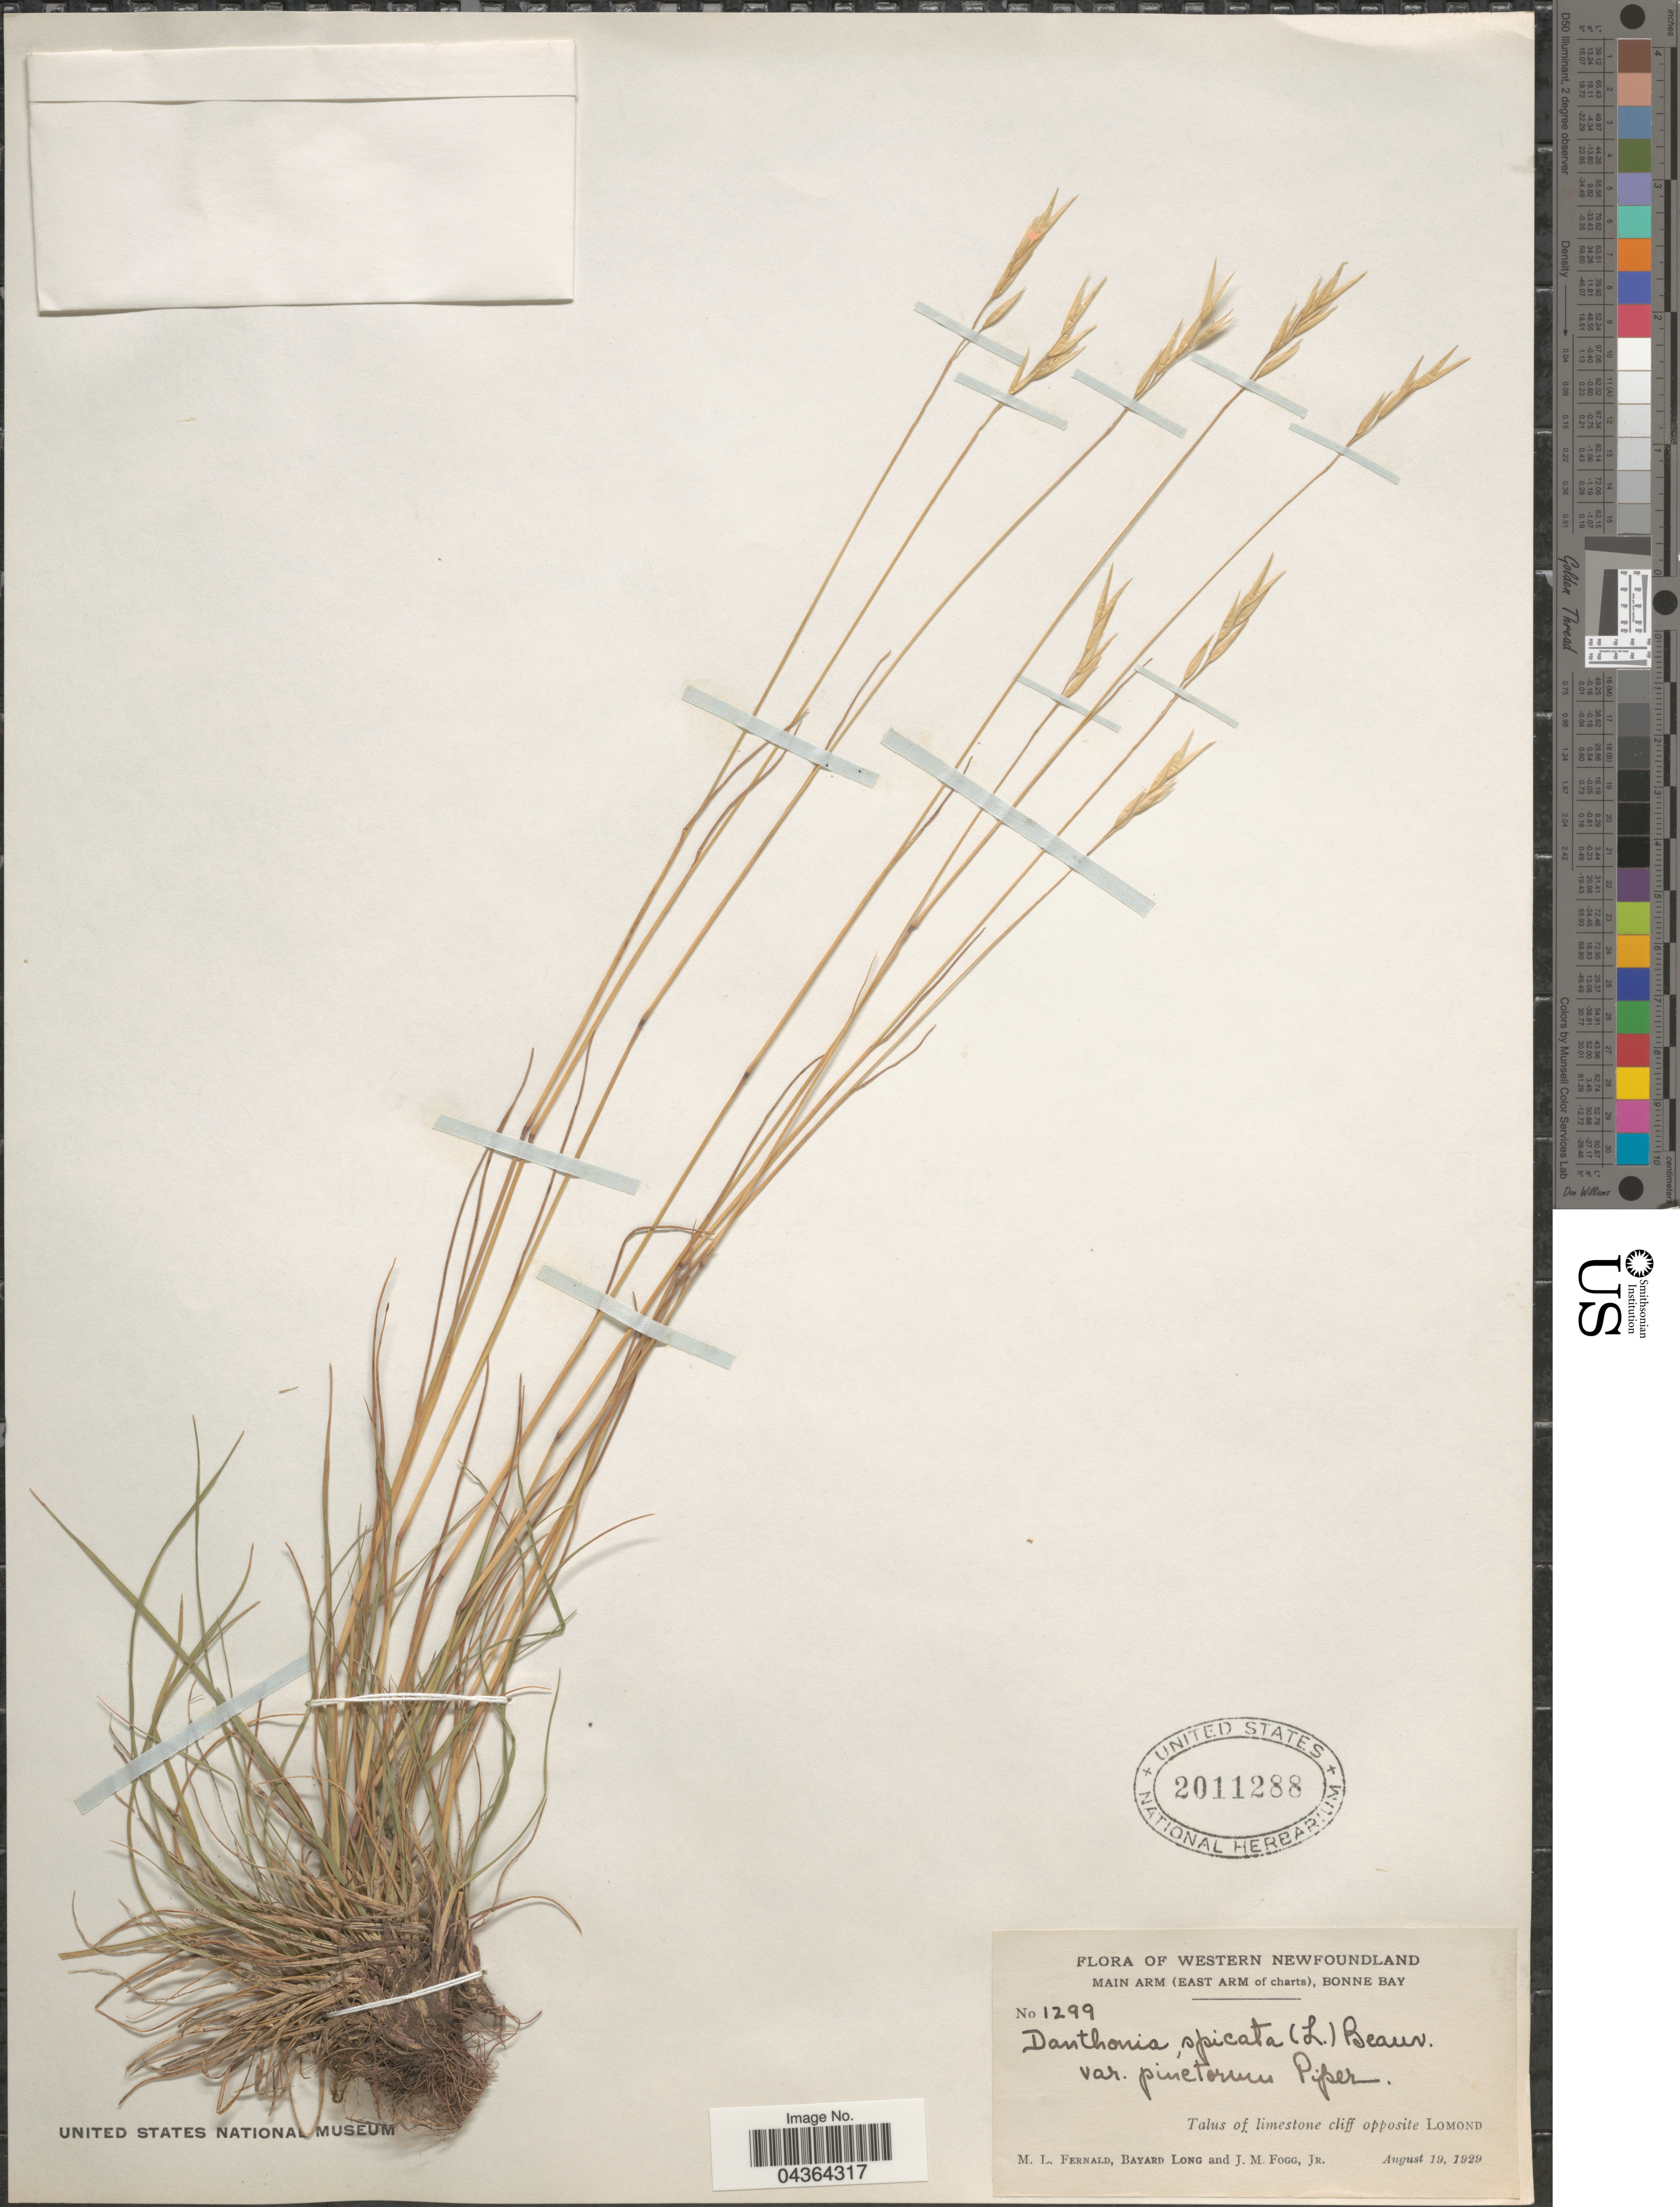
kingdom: Plantae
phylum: Tracheophyta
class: Liliopsida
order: Poales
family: Poaceae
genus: Danthonia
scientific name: Danthonia spicata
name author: (L.) P. Beauv. ex Roem. & Schult.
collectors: M. L. Fernald, B. Long & J. Fogg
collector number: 1299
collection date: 1929-08-19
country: Canada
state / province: Newfoundland and Labrador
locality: Western Newfoundland. Main Arm (East Arm of charts), Bonne Bay. Talus of limestone cliff opposite Lomond.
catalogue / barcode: US 2011288